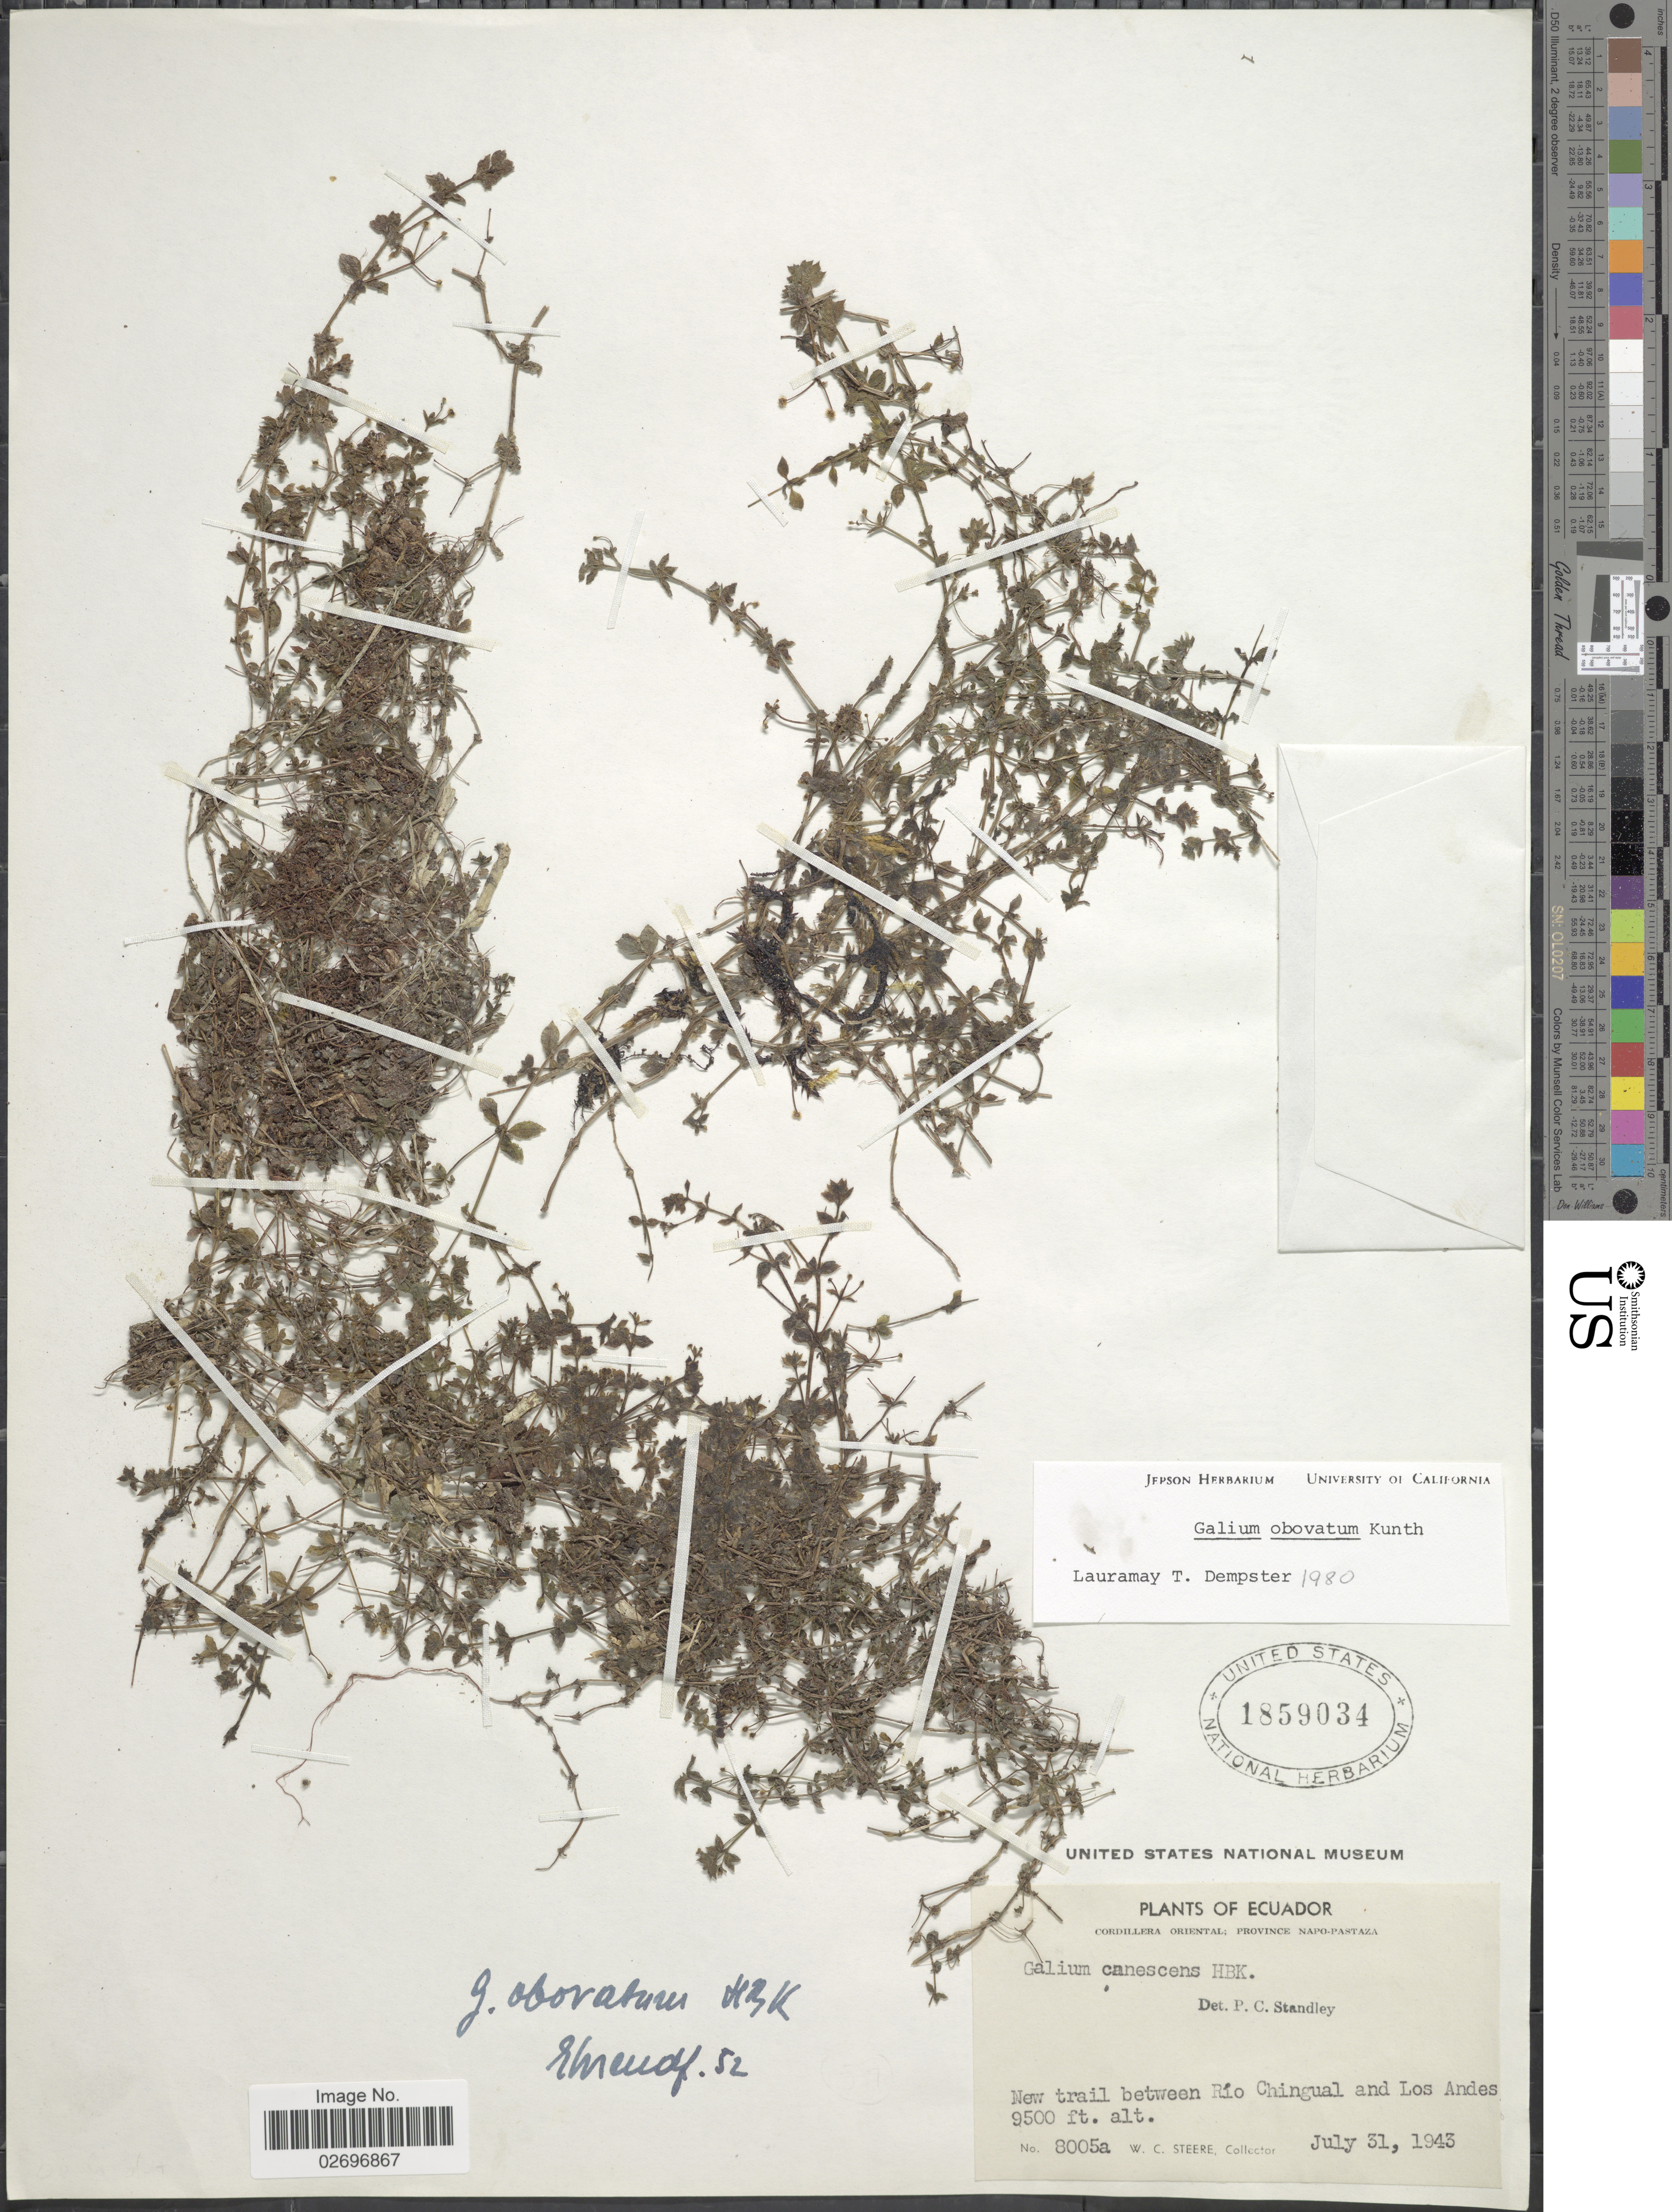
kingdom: Plantae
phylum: Tracheophyta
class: Magnoliopsida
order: Gentianales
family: Rubiaceae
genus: Galium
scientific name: Galium obovatum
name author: Kunth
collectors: W. C. Steere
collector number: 8005a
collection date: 1943-07-31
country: Ecuador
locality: Cordillera Oriental: Province Napo-Pastaza, New trail between Rio Chingual and Los Andes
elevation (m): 2896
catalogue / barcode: US 1859034